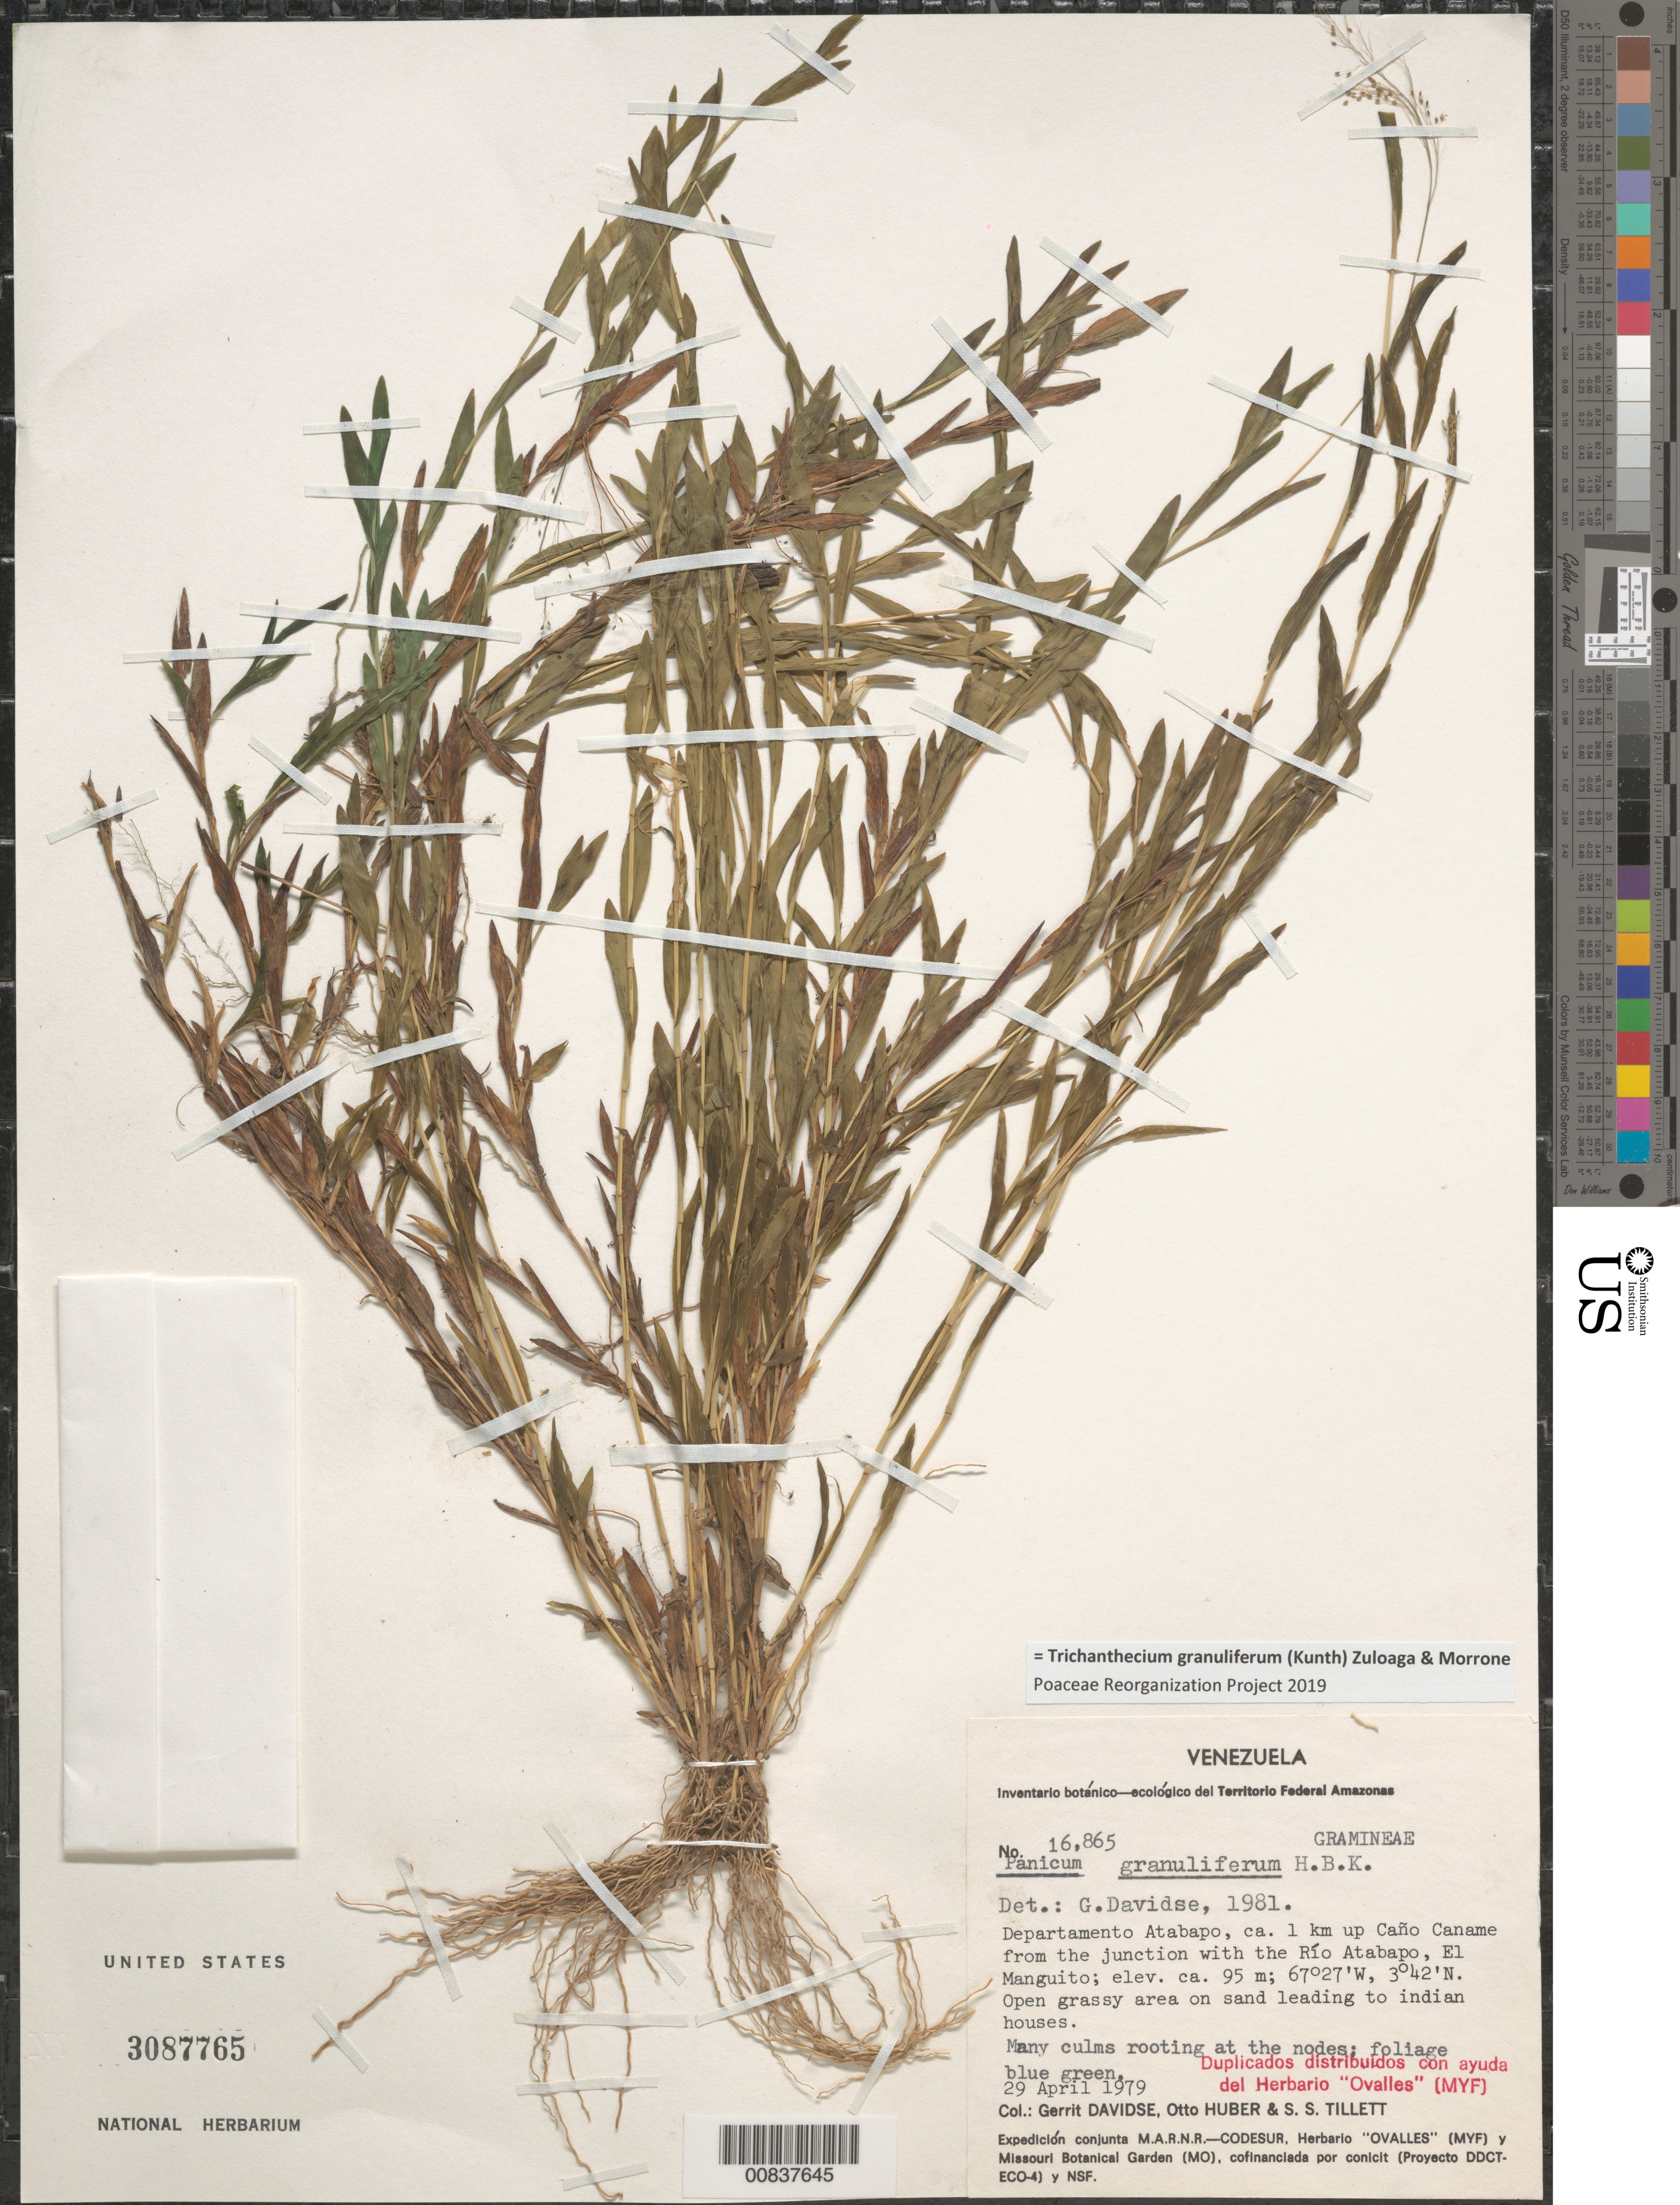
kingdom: Plantae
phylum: Tracheophyta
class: Liliopsida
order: Poales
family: Poaceae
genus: Trichanthecium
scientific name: Trichanthecium granuliferum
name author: (Kunth) Zuloaga & Morrone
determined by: Poaceae Reorganization Project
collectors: G. Davidse, O. Huber & S. S. Tillett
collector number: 16865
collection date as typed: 29-Apr-79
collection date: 1979-04-29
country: Venezuela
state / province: Amazonas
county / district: Atabapo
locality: Caño Caname, ca. 1 km up from the junction with Río Atabapo, El Manguito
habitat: Open grassy area on sand leading to indian houses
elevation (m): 95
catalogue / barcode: US 3087765